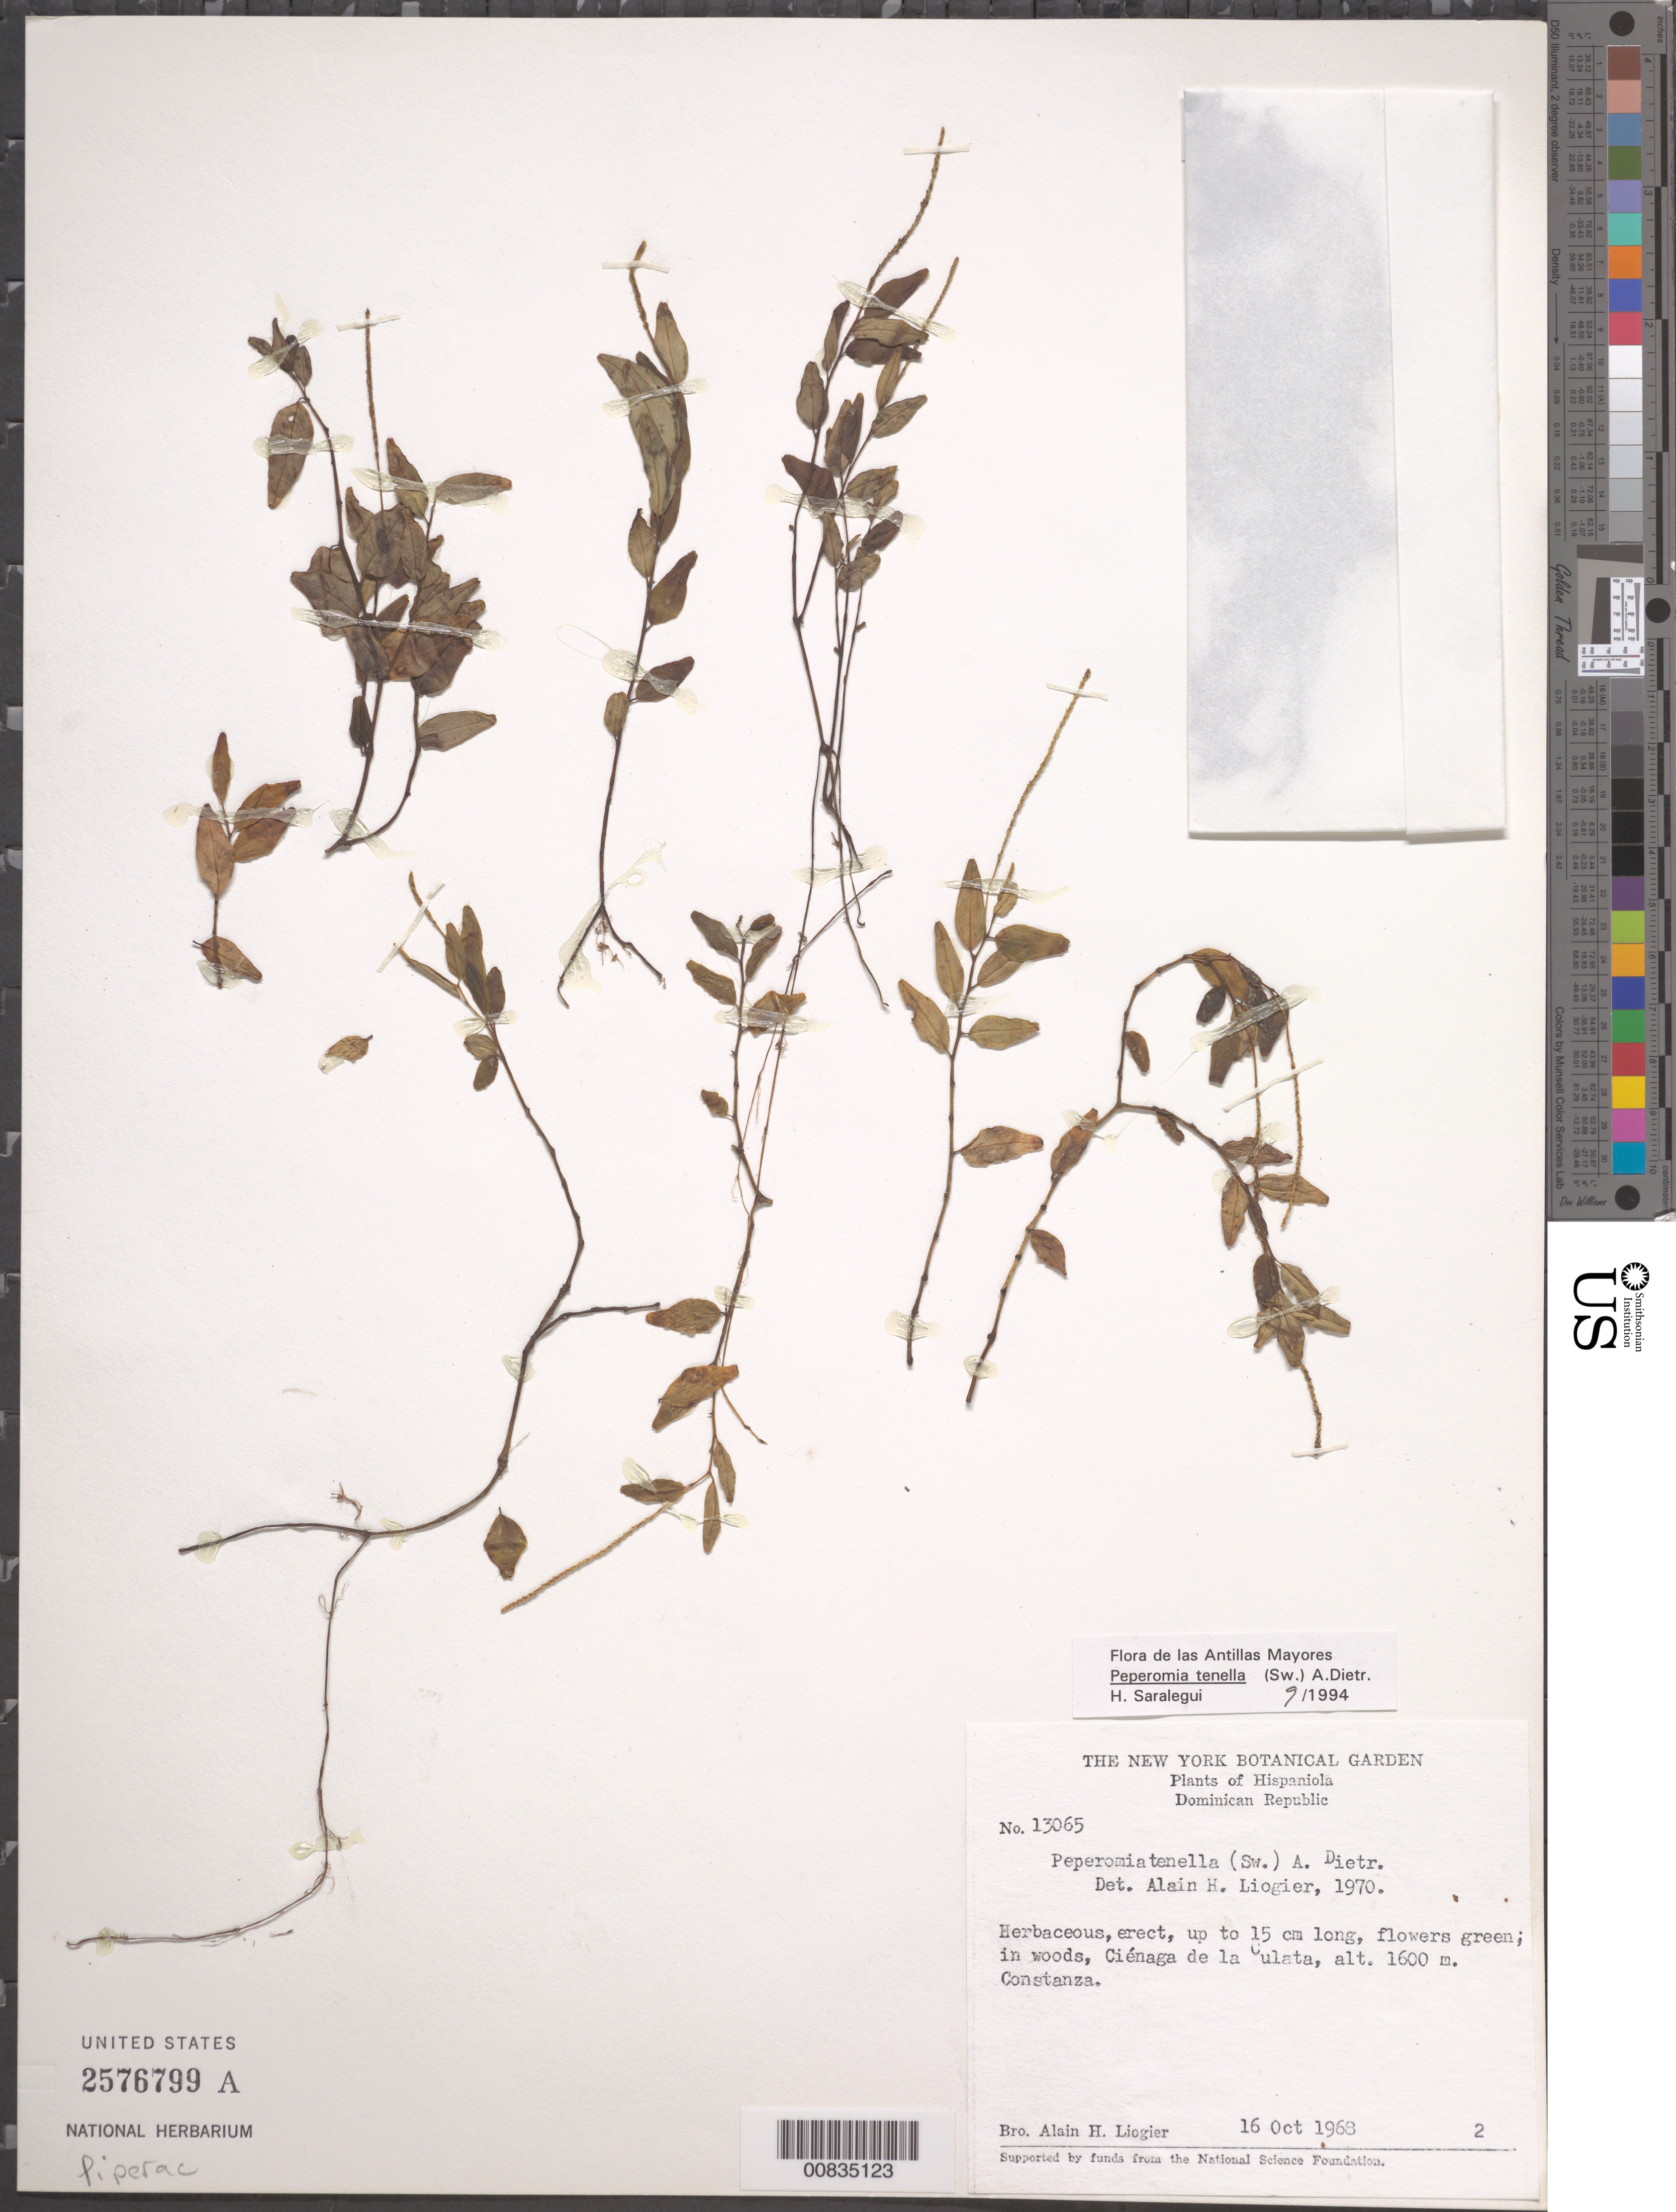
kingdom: Plantae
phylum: Tracheophyta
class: Magnoliopsida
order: Piperales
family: Piperaceae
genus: Peperomia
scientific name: Peperomia tenella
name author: (Sw.) A. Dietr.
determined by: Saralegui Boza, H., (HAJB), Jardin Botanico Nacional (Habana)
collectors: A. H. Liogier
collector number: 13065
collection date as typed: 16 Oct 1968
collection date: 1968-10-16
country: Dominican Republic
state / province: La Vega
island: Hispaniola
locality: Ciénaga de la Culata, Constanza.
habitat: In woods.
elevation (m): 1600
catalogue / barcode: US 2576799A